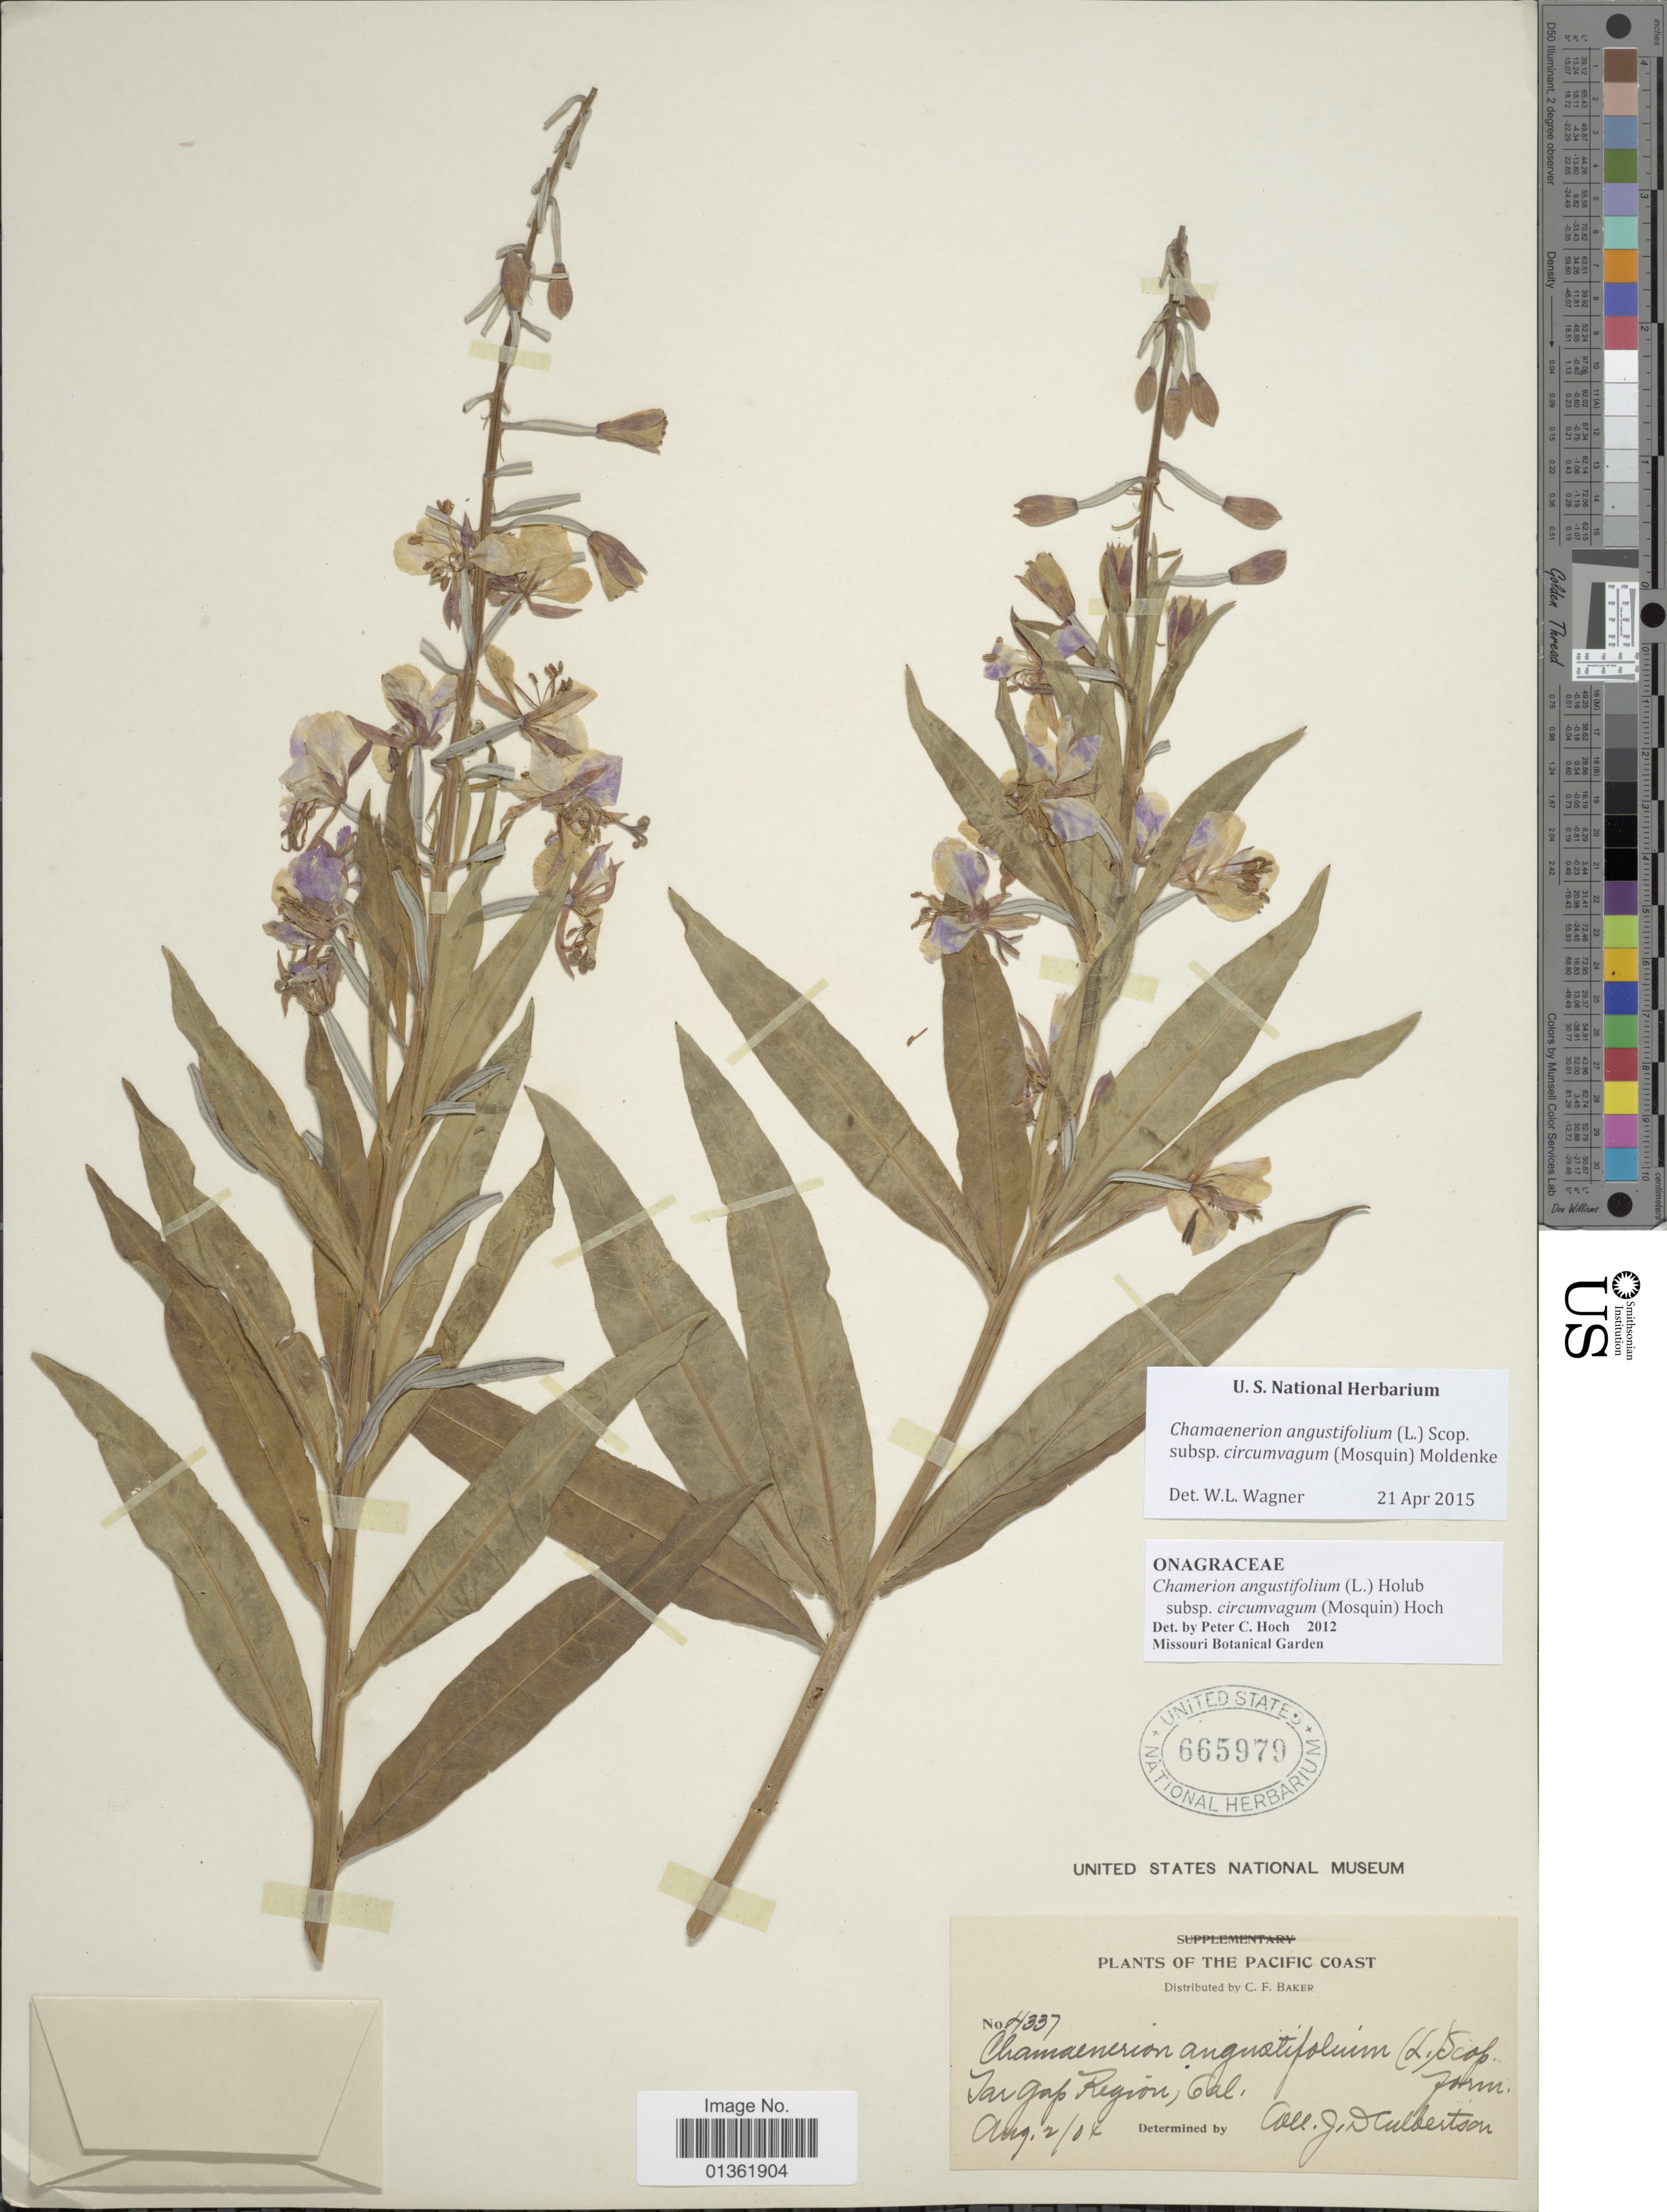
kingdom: Plantae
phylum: Tracheophyta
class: Magnoliopsida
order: Myrtales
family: Onagraceae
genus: Chamaenerion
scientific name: Chamaenerion angustifolium subsp. circumvagum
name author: (Mosquin) Moldenke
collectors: J. Culbertson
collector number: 4337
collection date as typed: Transcribed d/m/y: 2/8/4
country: United States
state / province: California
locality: Pacific Coast. Jar Gap Region.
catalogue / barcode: US 665979